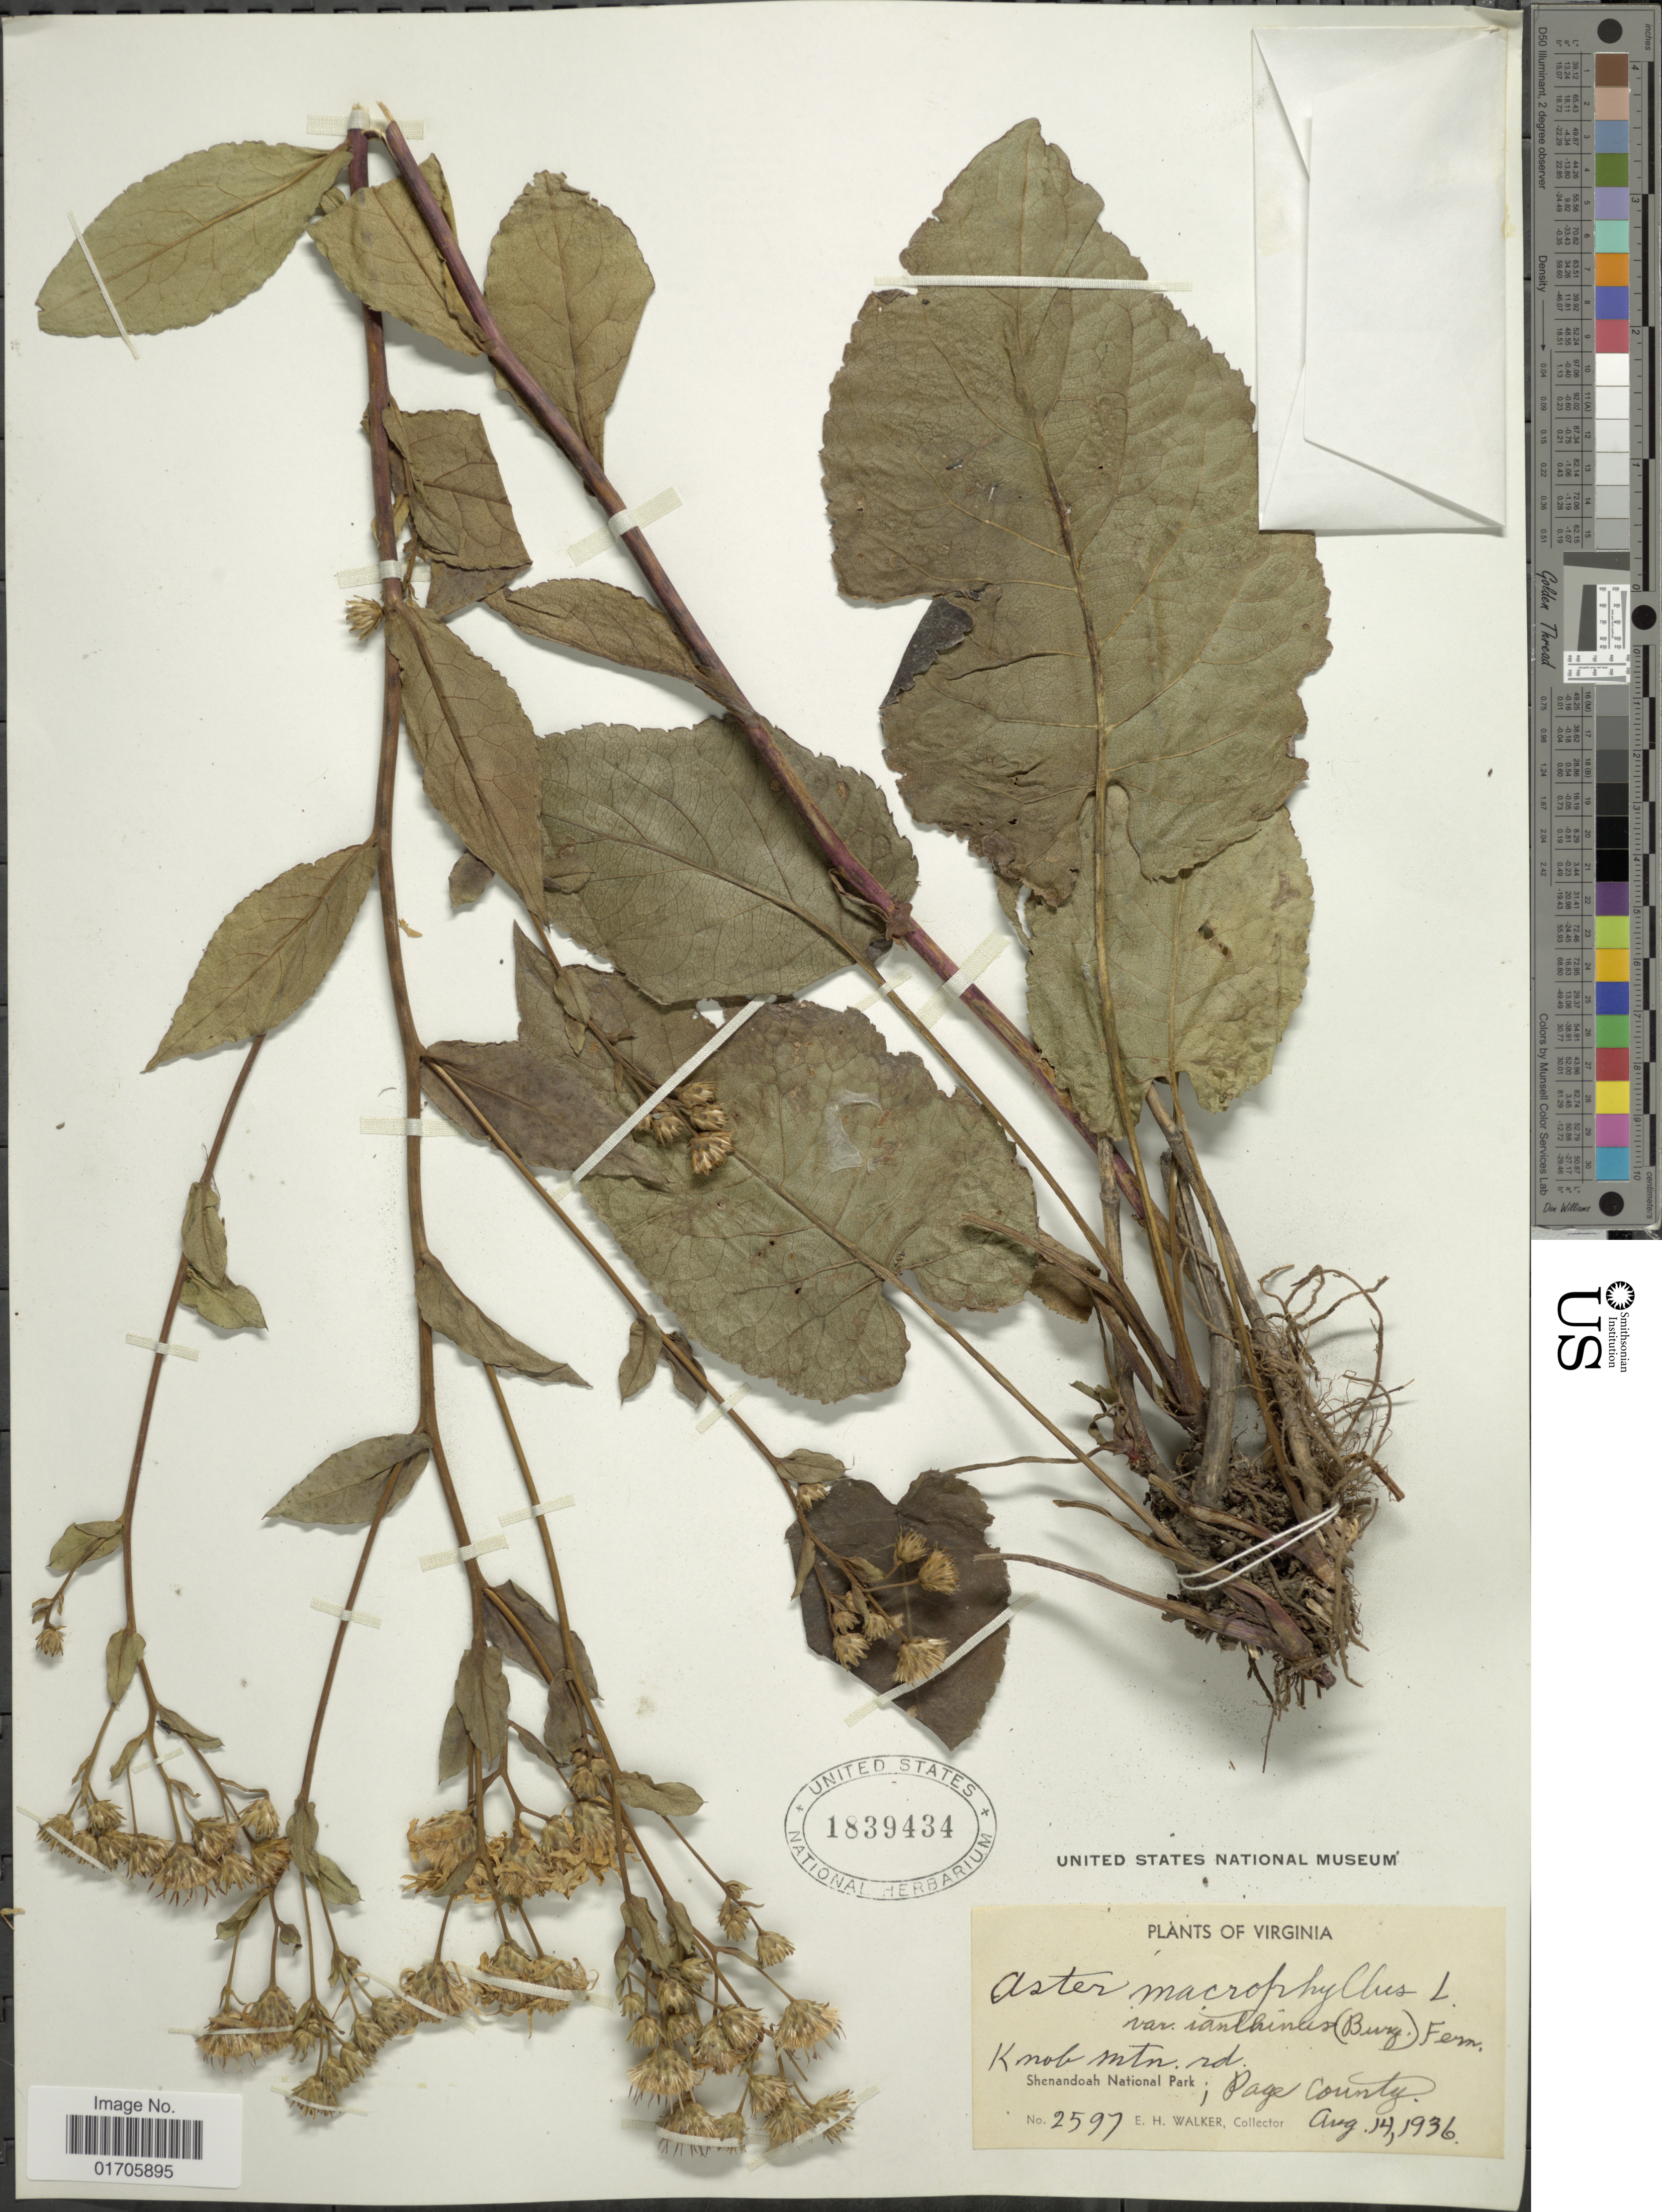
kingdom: Plantae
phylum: Tracheophyta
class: Magnoliopsida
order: Asterales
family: Asteraceae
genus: Eurybia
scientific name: Eurybia macrophylla var. ianthina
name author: (E.S. Burgess) G. Wilh. & Rericha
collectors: E. H. Walker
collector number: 2597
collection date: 1936-08-14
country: United States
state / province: Virginia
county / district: Page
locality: Virginia. Knob Mtn. rd. Shenandoah National Park; Page County.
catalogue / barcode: US 1839434